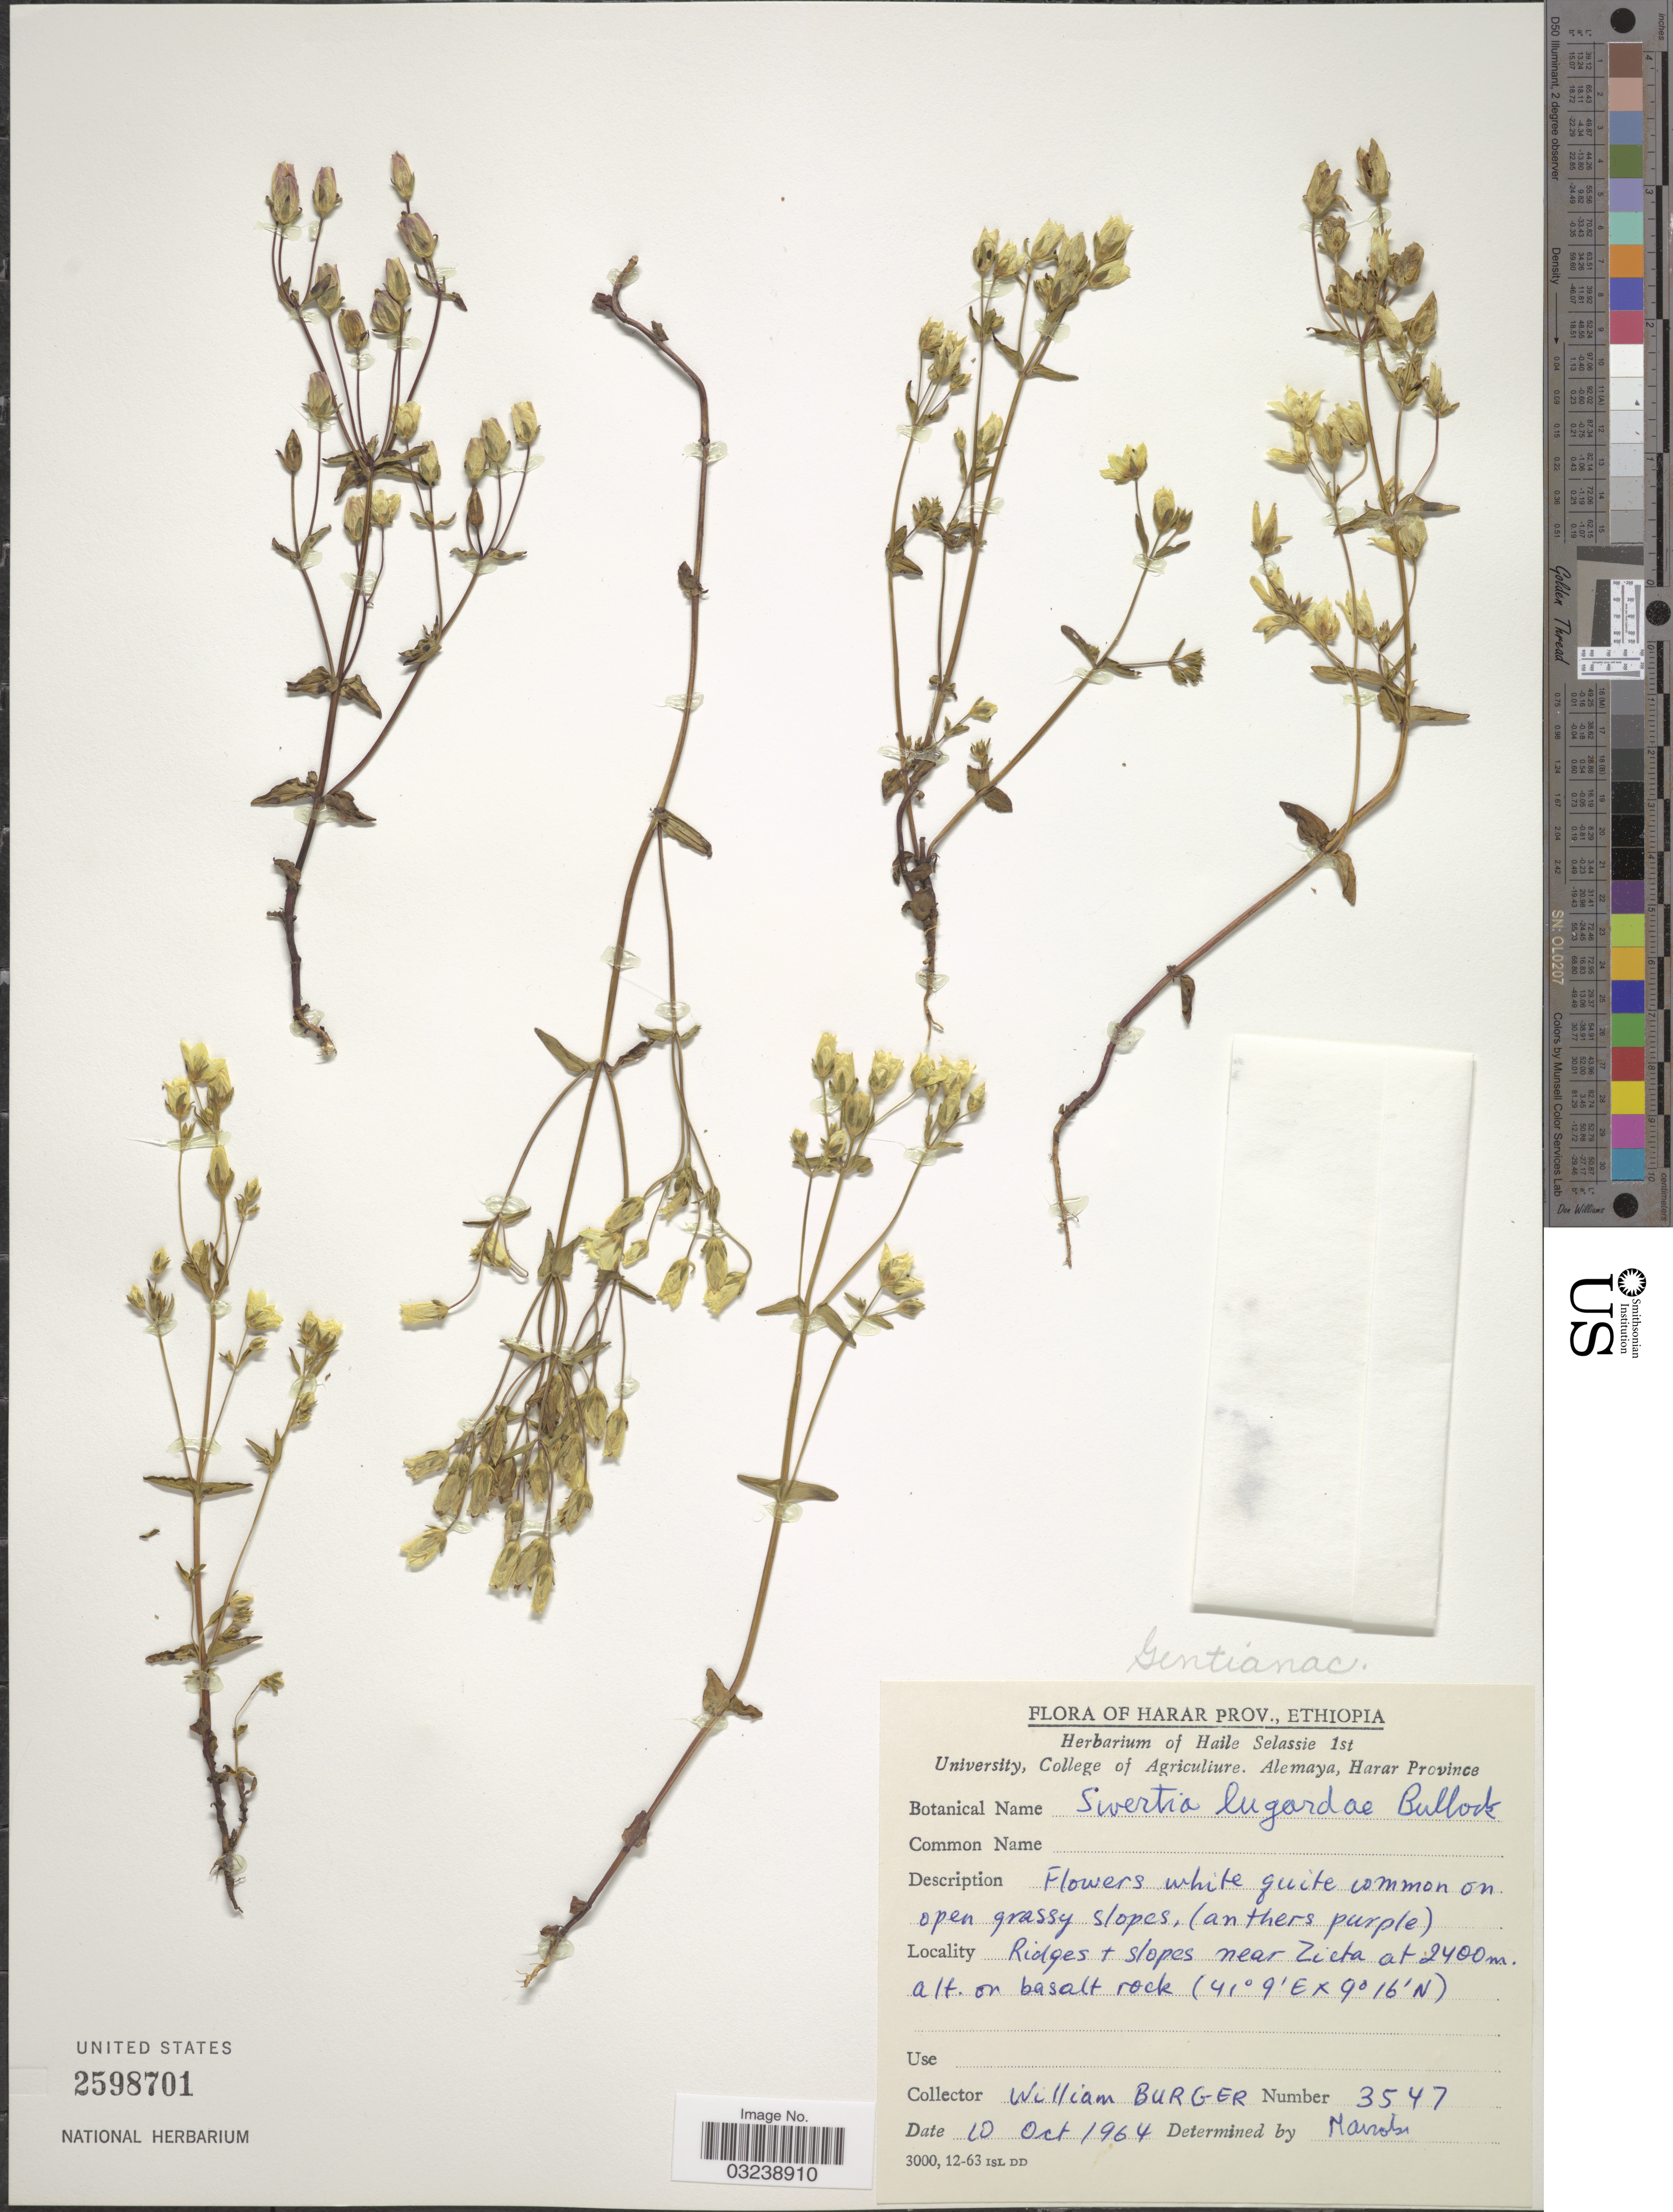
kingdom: Plantae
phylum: Tracheophyta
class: Magnoliopsida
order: Gentianales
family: Gentianaceae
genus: Swertia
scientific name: Swertia lugardiae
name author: Bullock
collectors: W. Burger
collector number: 3547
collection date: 1964-10-10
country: Ethiopia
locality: Harar Prov. Ridges & slopes near Zicta.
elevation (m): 2400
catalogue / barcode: US 2598701